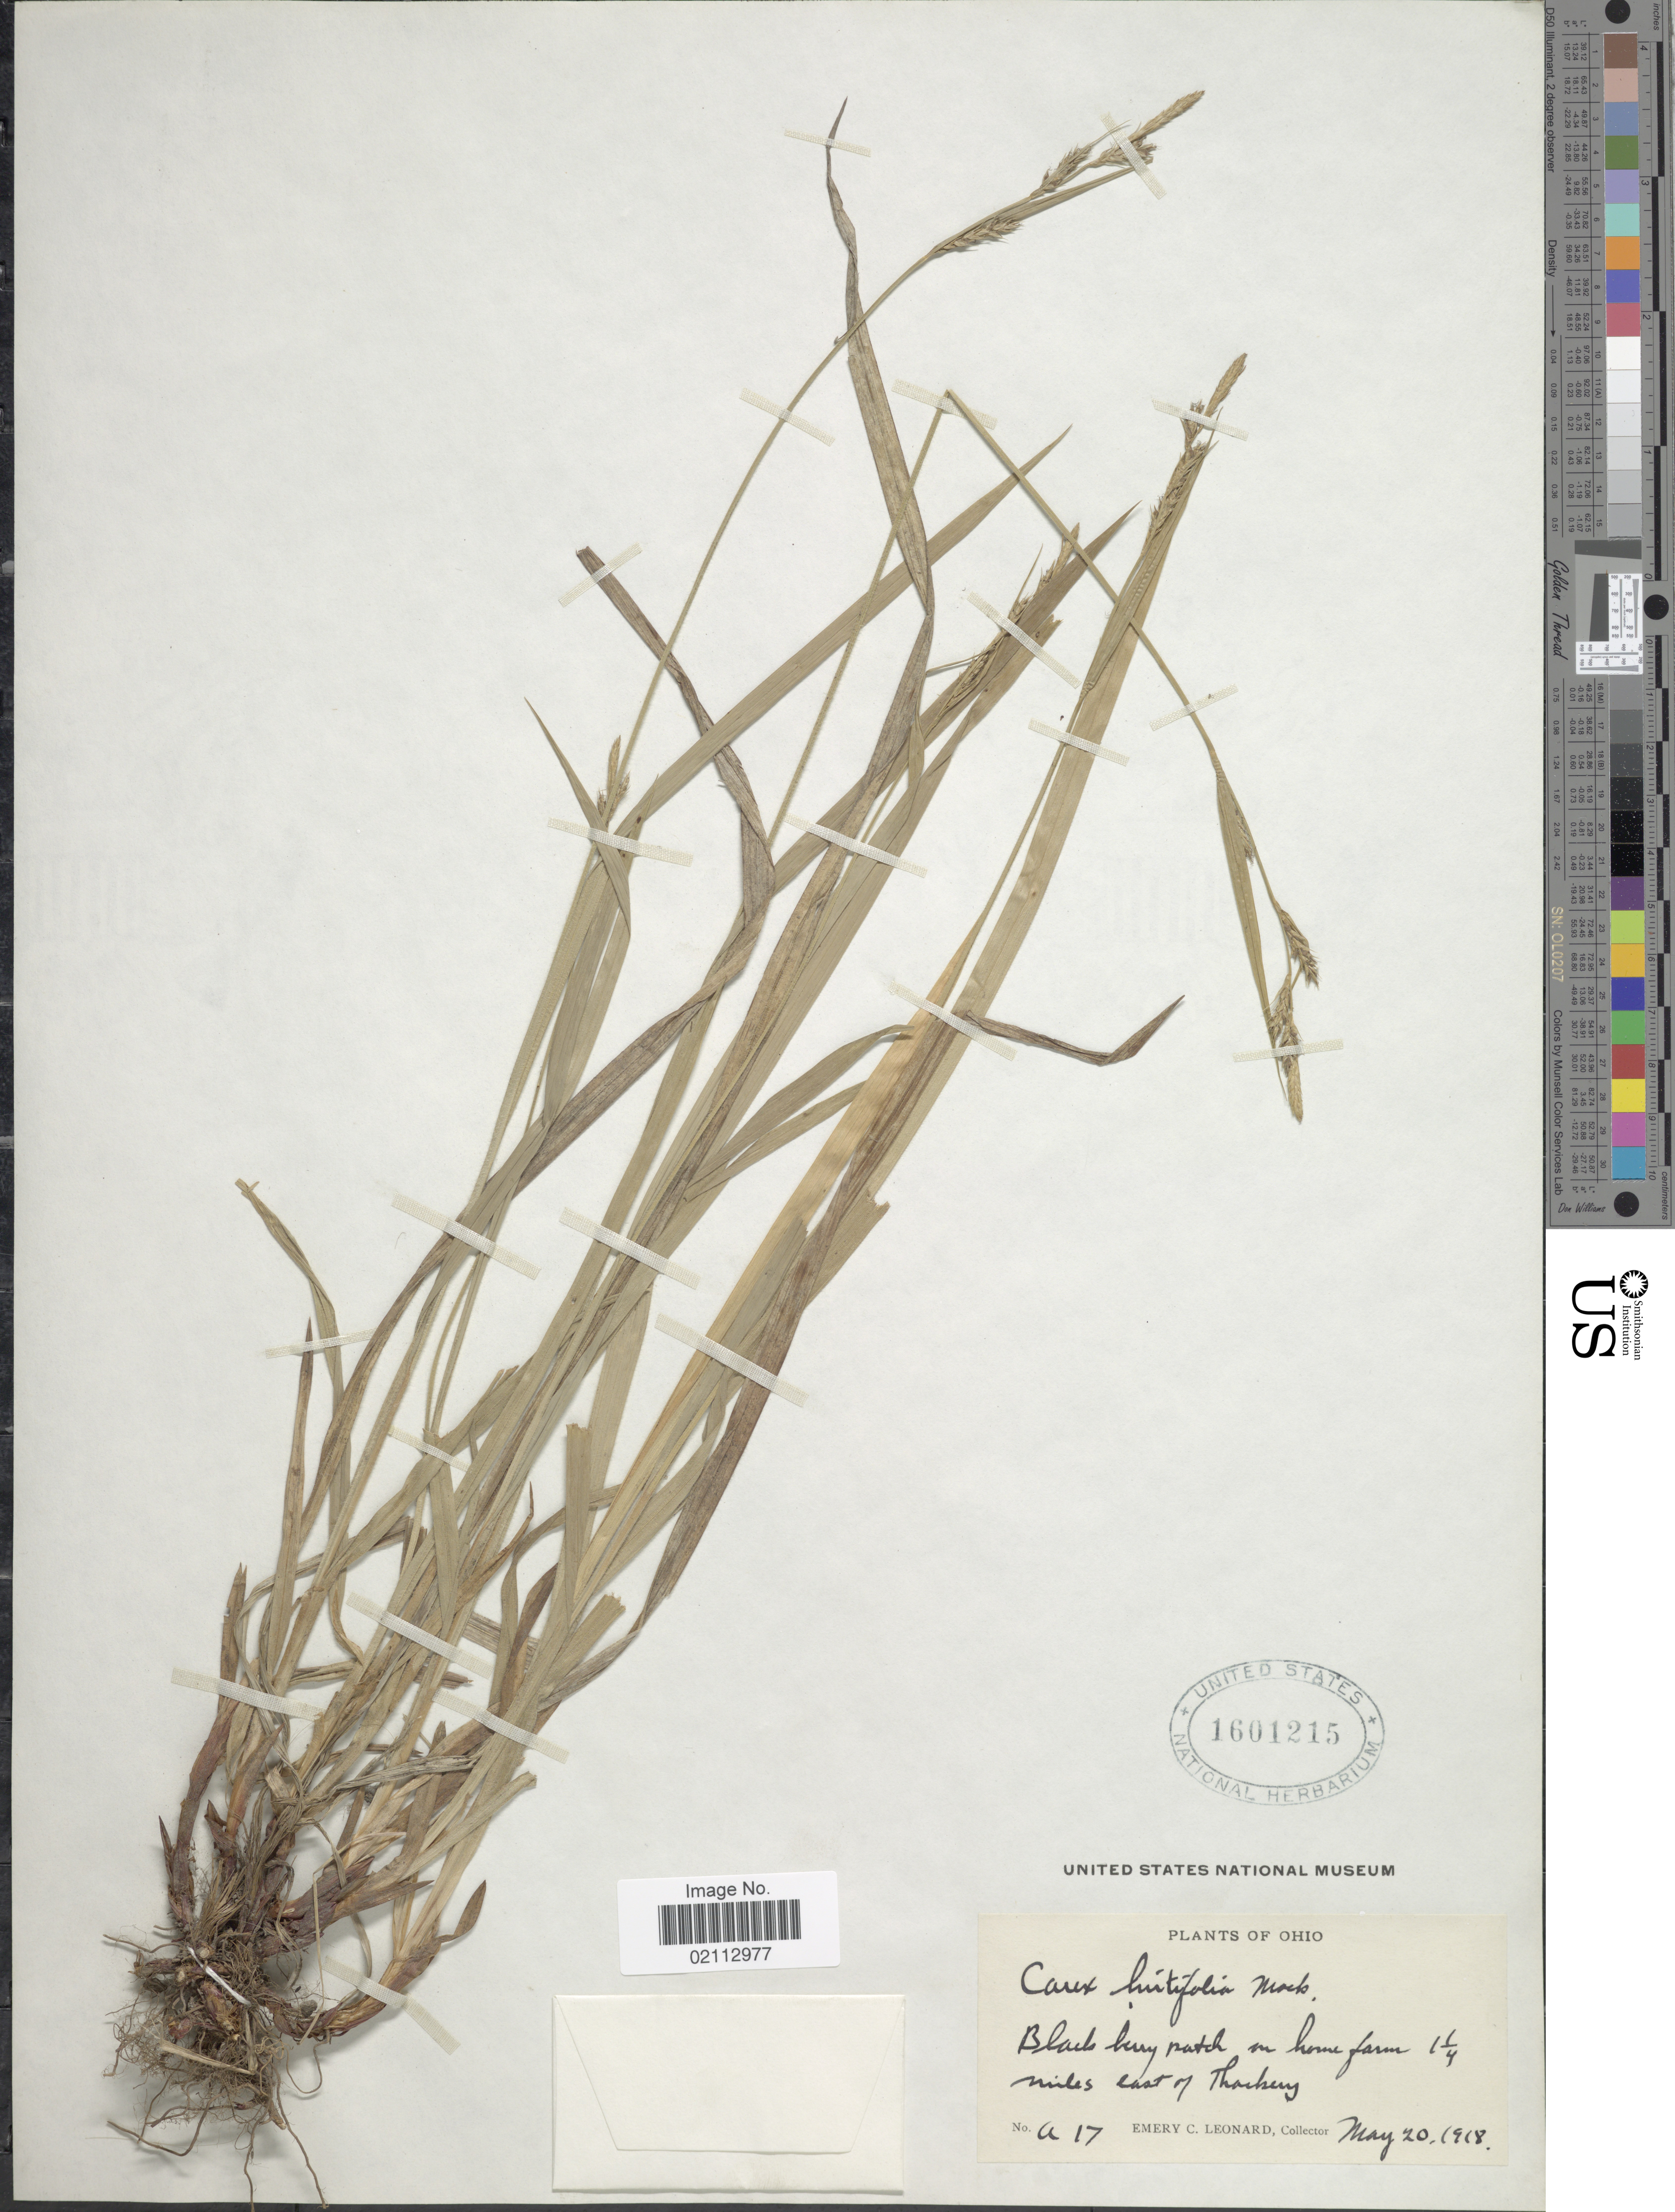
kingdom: Plantae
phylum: Tracheophyta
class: Liliopsida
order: Poales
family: Cyperaceae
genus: Carex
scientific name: Carex hirtifolia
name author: Mack.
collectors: E. C. Leonard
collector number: a17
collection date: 1918-05-20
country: United States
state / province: Ohio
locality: Black berry patch on home farm 1 1/4 miles east of Thackery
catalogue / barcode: US 1601215